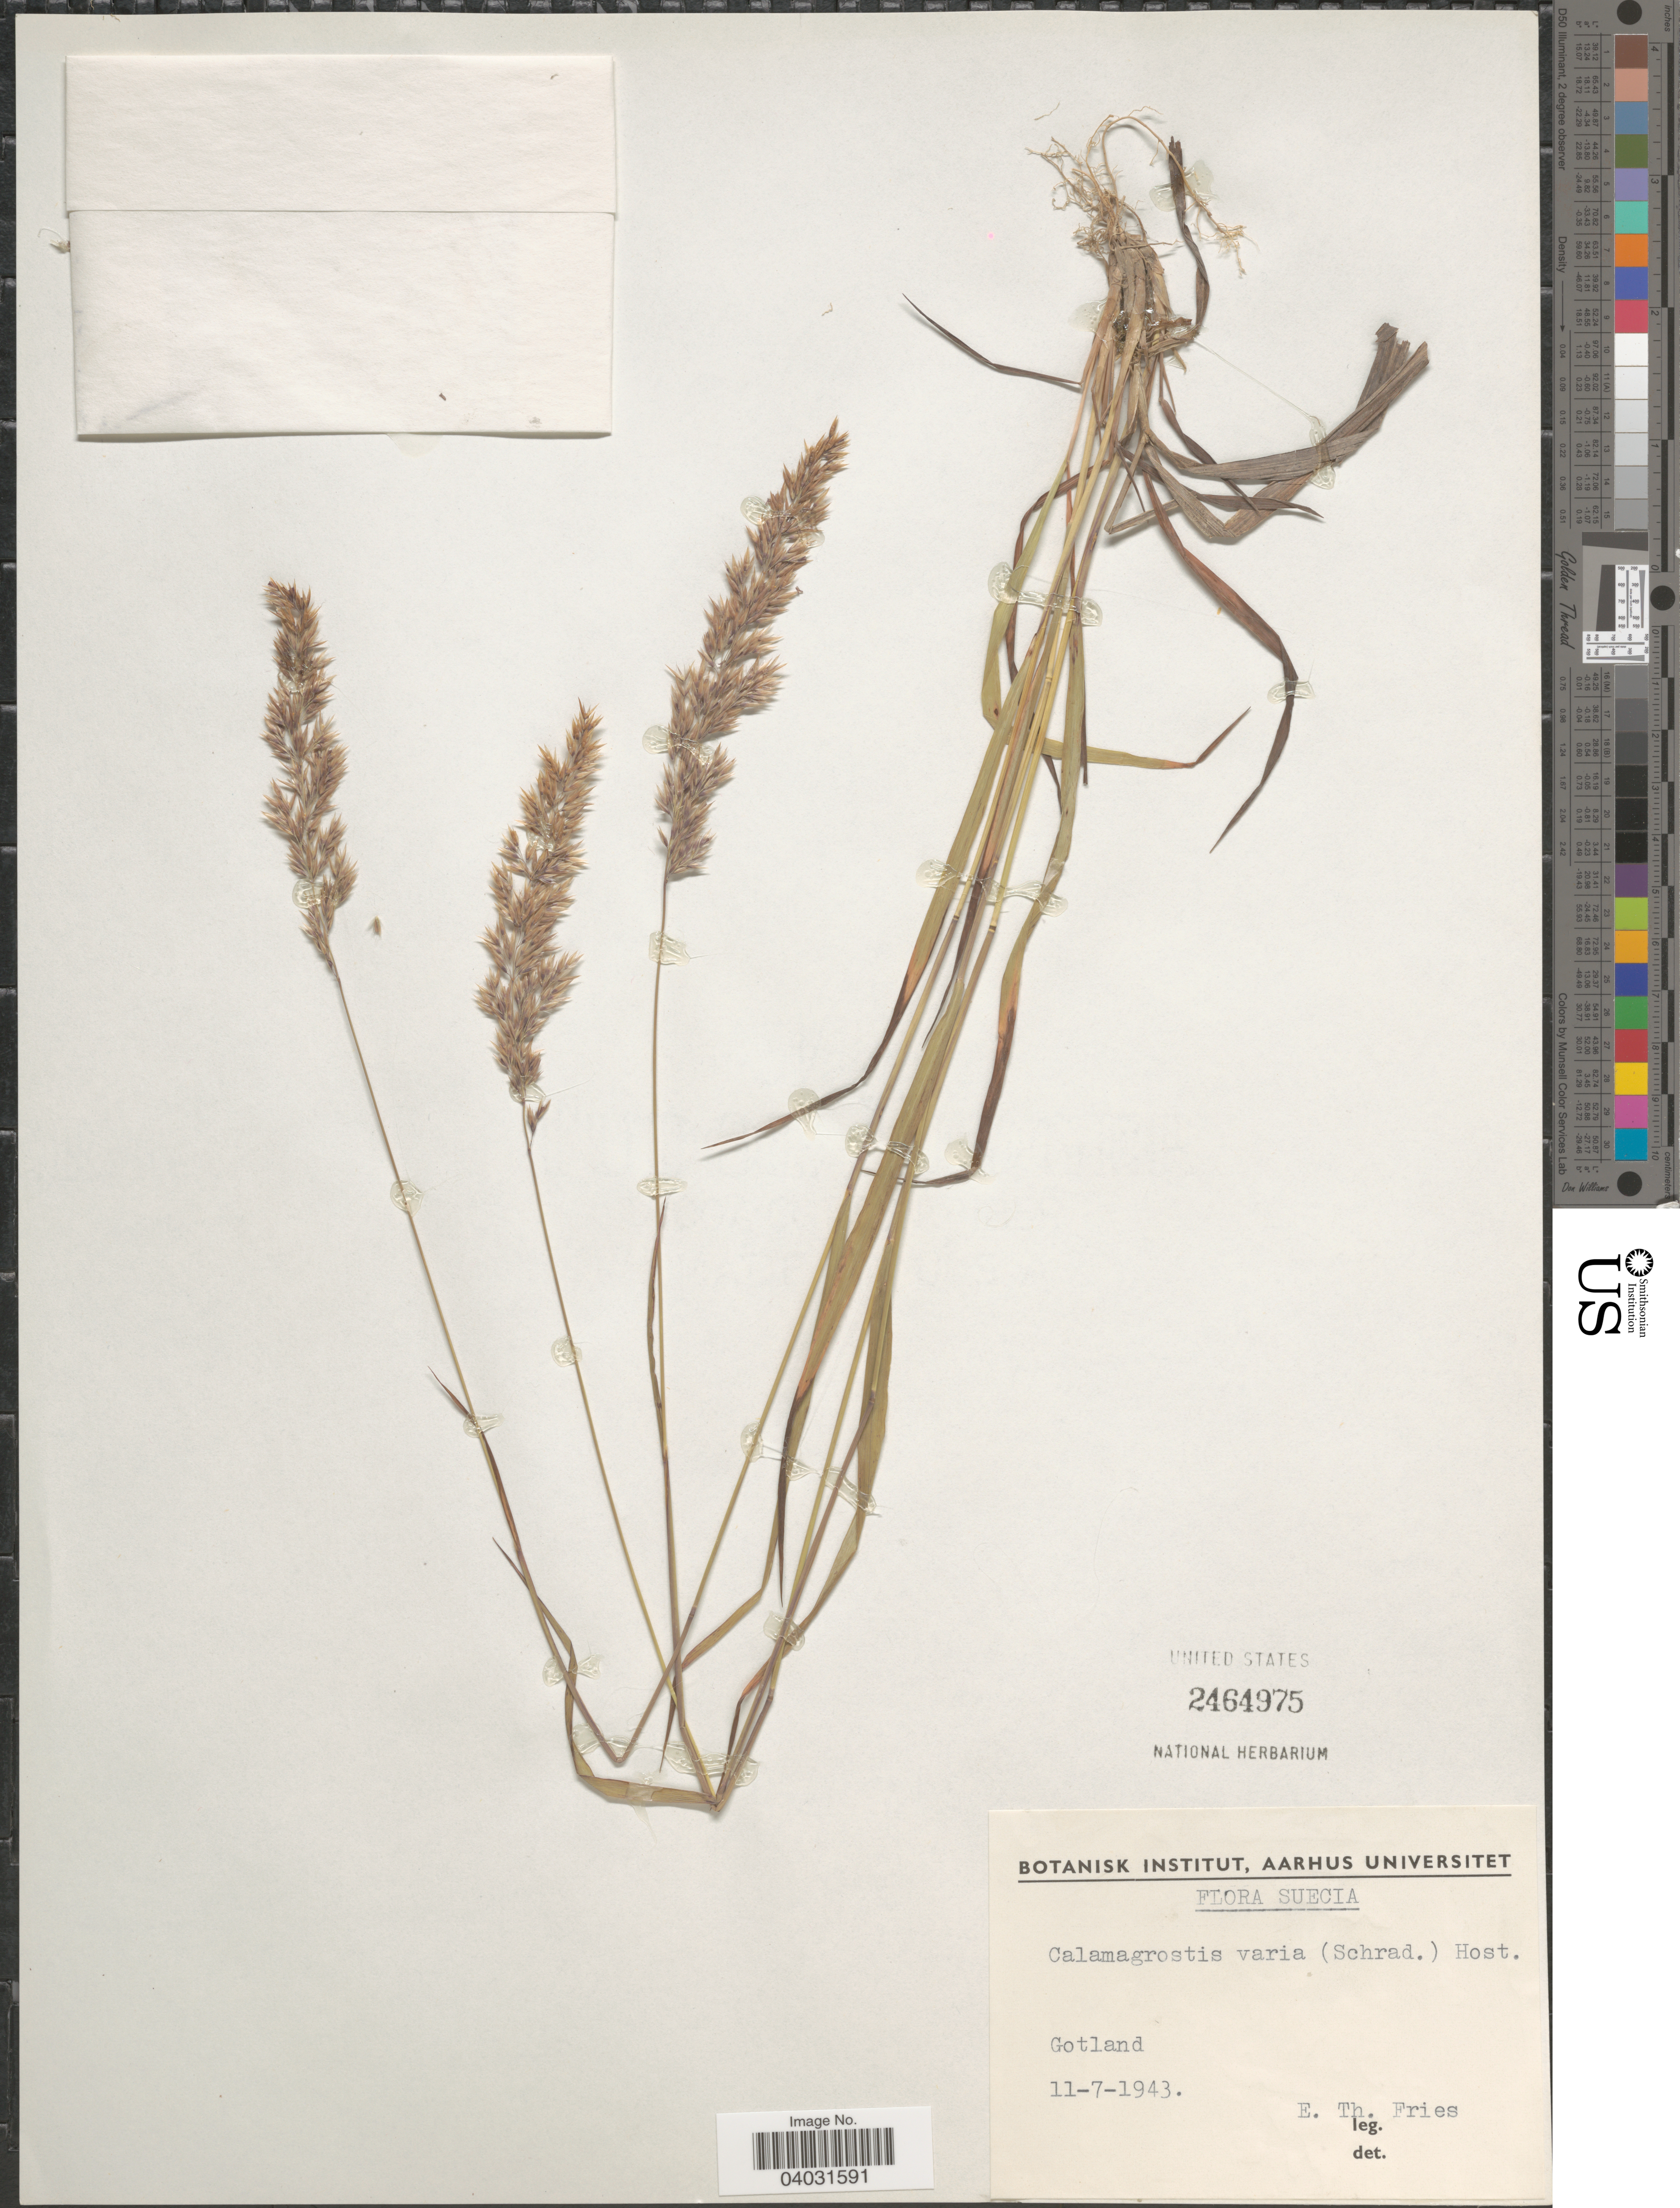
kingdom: Plantae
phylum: Tracheophyta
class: Liliopsida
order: Poales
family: Poaceae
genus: Calamagrostis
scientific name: Calamagrostis varia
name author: Host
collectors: E. Fries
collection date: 1943-07-11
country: Sweden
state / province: Gotland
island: Gotland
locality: Suecia. Gotland.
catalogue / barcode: US 2464975